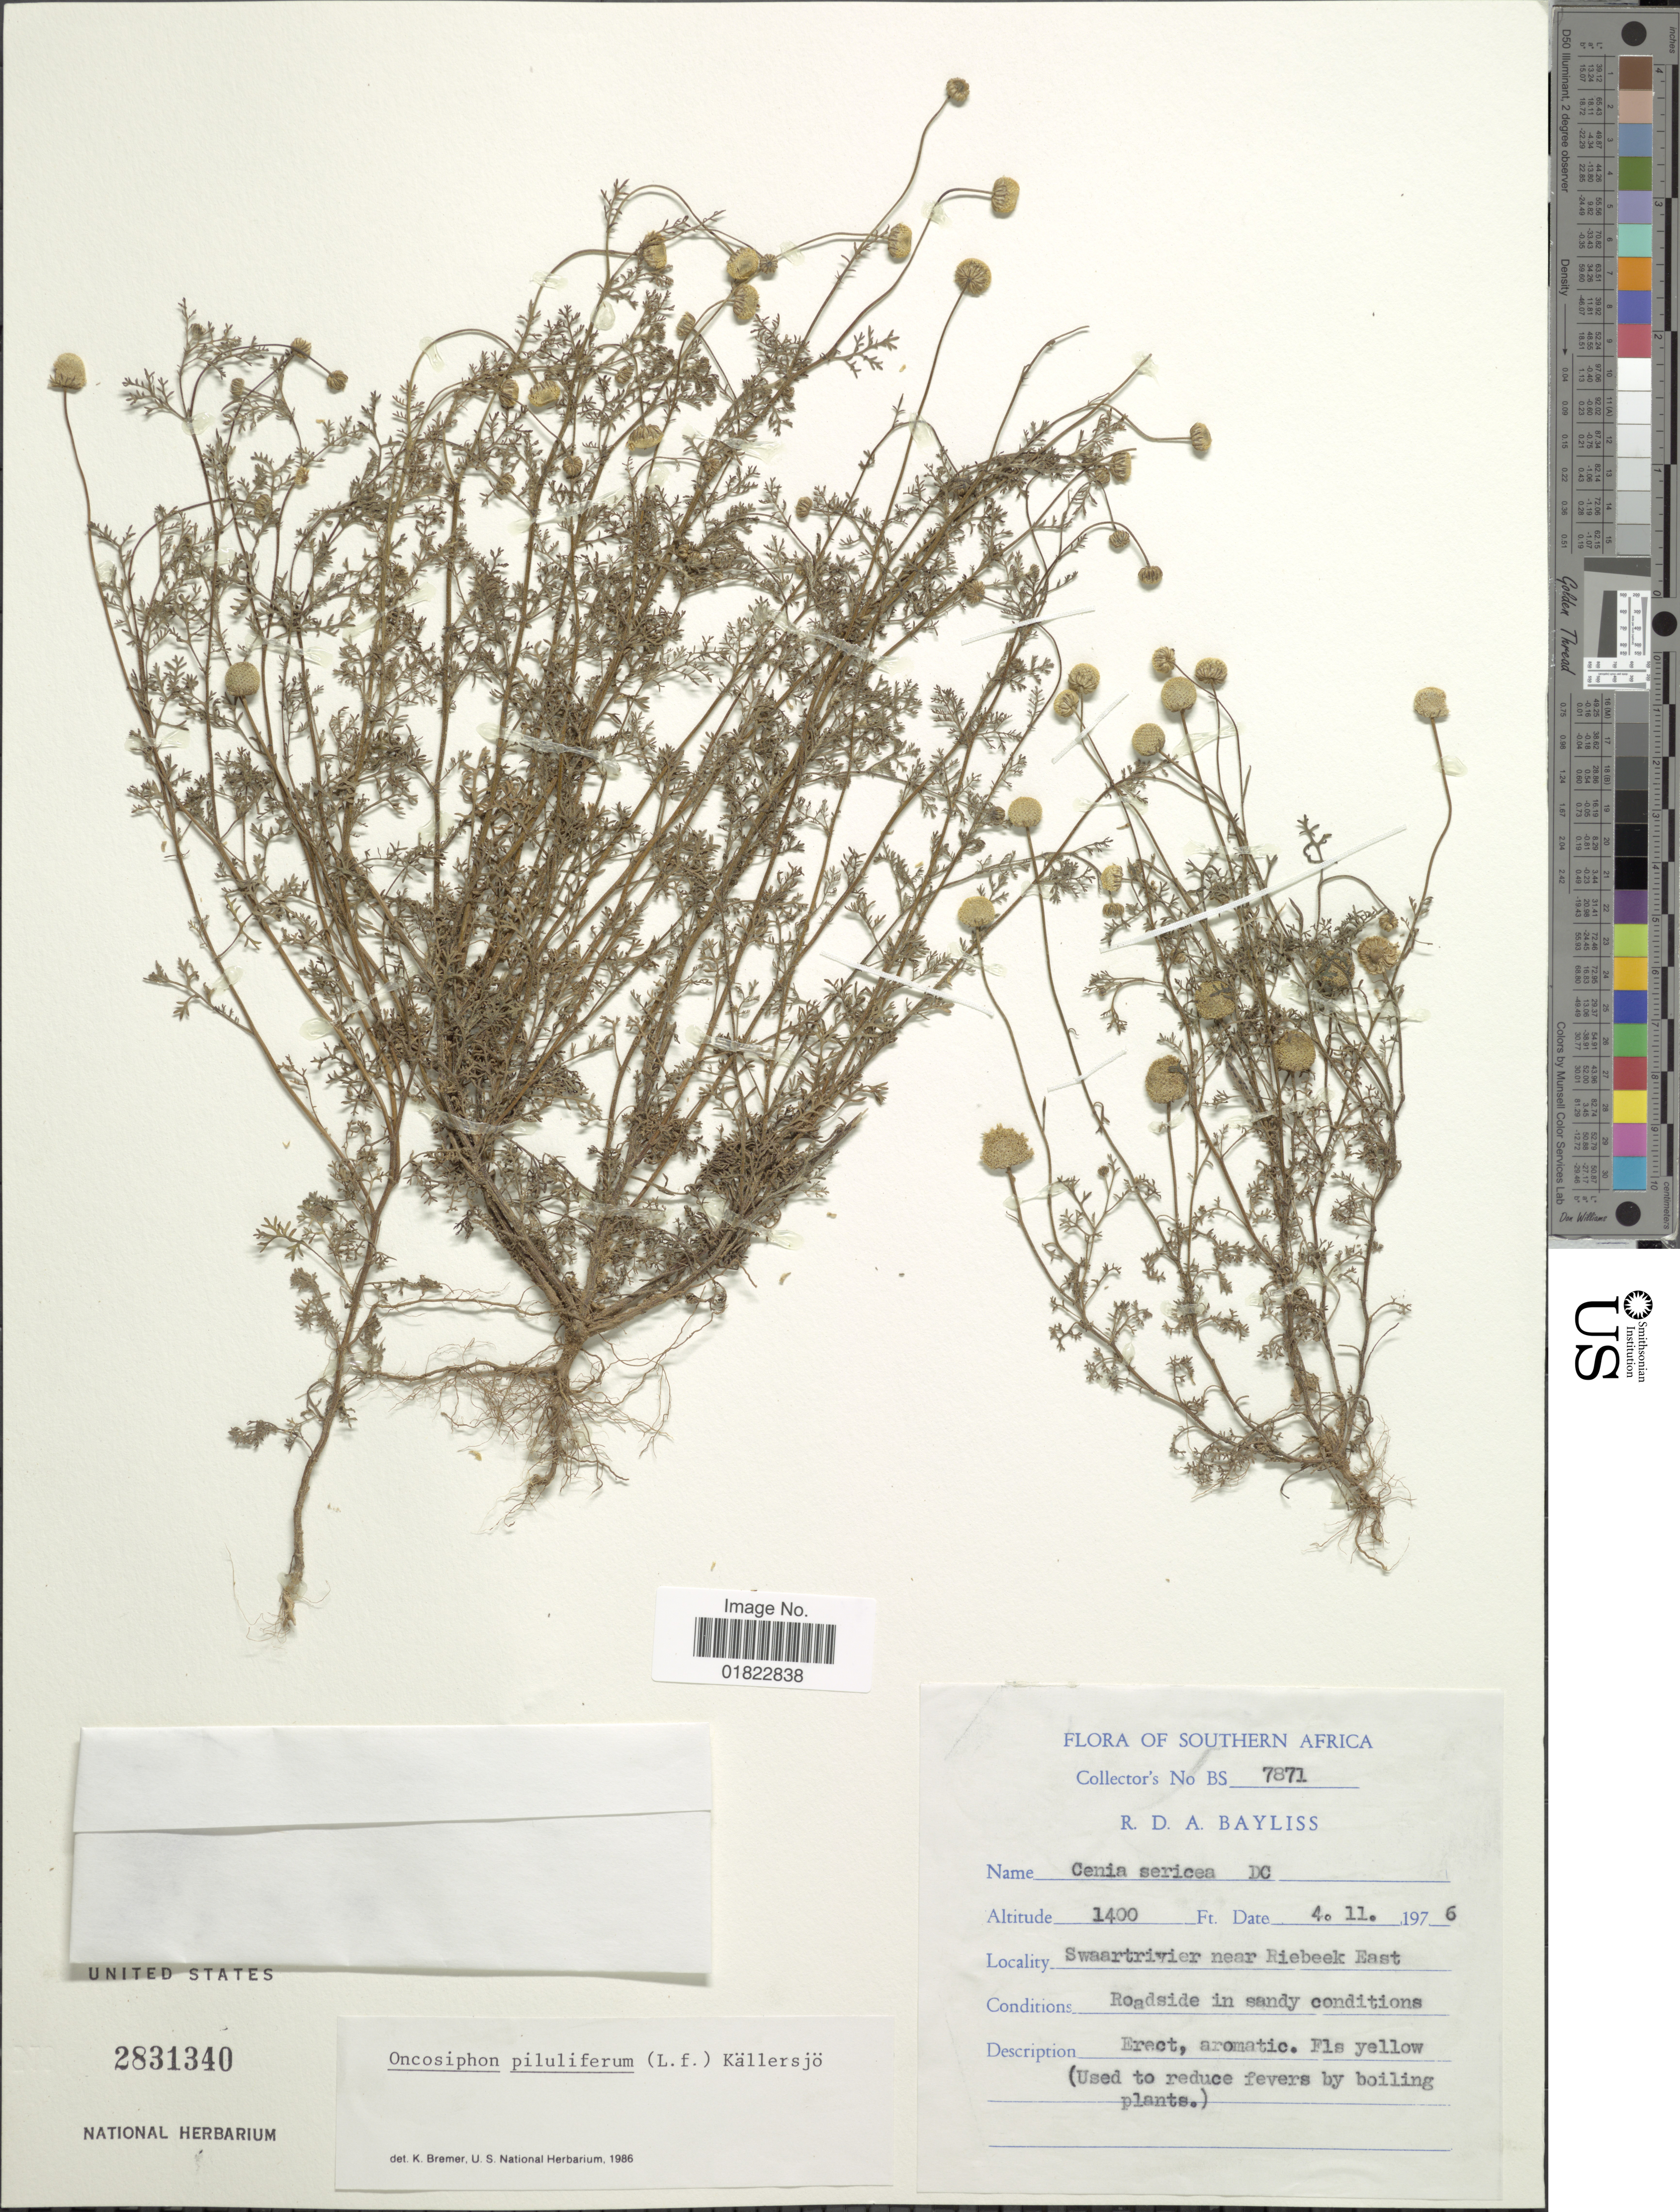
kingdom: Plantae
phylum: Tracheophyta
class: Magnoliopsida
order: Asterales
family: Asteraceae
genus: Oncosiphon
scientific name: Oncosiphon piluliferum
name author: (L. f.) Källersjö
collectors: R. Bayliss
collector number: BS 7871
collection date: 1976-11-04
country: South Africa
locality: Southern Africa. Swaartrivier near Riebeek East.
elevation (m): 427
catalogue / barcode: US 2831340